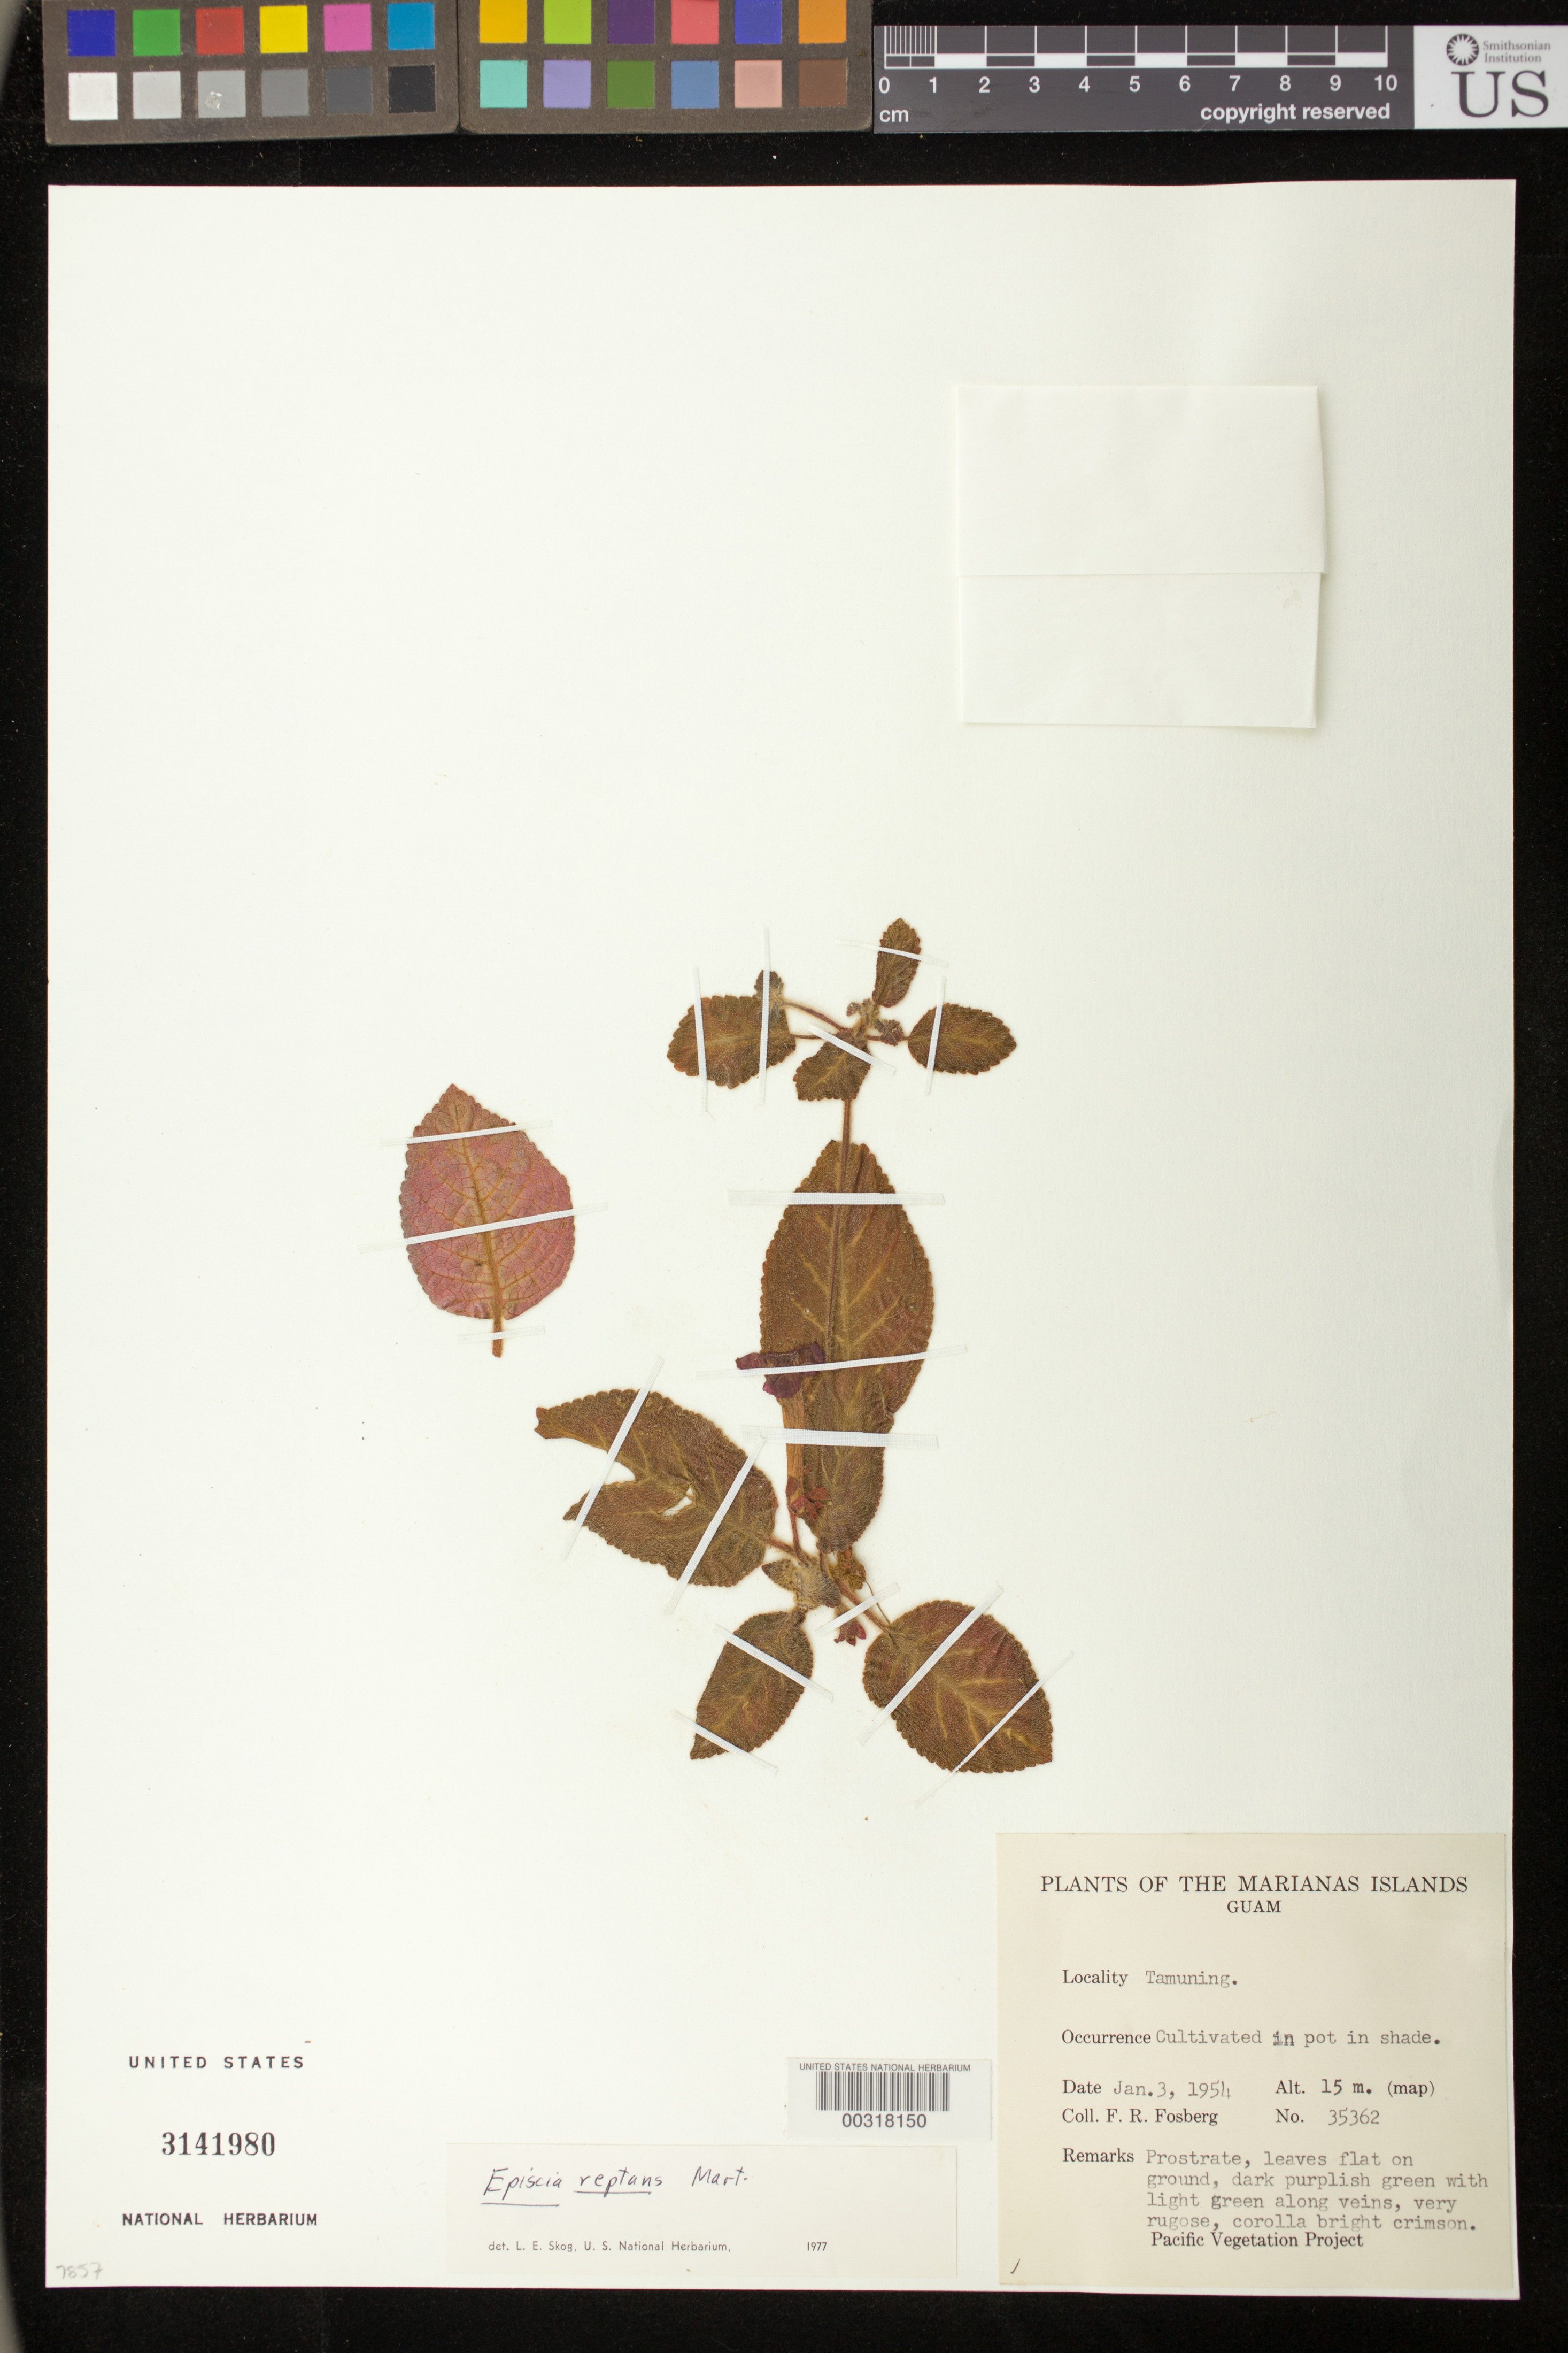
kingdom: Plantae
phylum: Tracheophyta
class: Magnoliopsida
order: Lamiales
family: Gesneriaceae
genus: Episcia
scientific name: Episcia reptans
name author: Mart.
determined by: Skog, Laurence E.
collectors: F. R. Fosberg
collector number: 35362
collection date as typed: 03 Jan 1954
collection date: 1954-01-03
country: Guam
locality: Guam, Tamuning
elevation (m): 15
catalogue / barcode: US 3141980